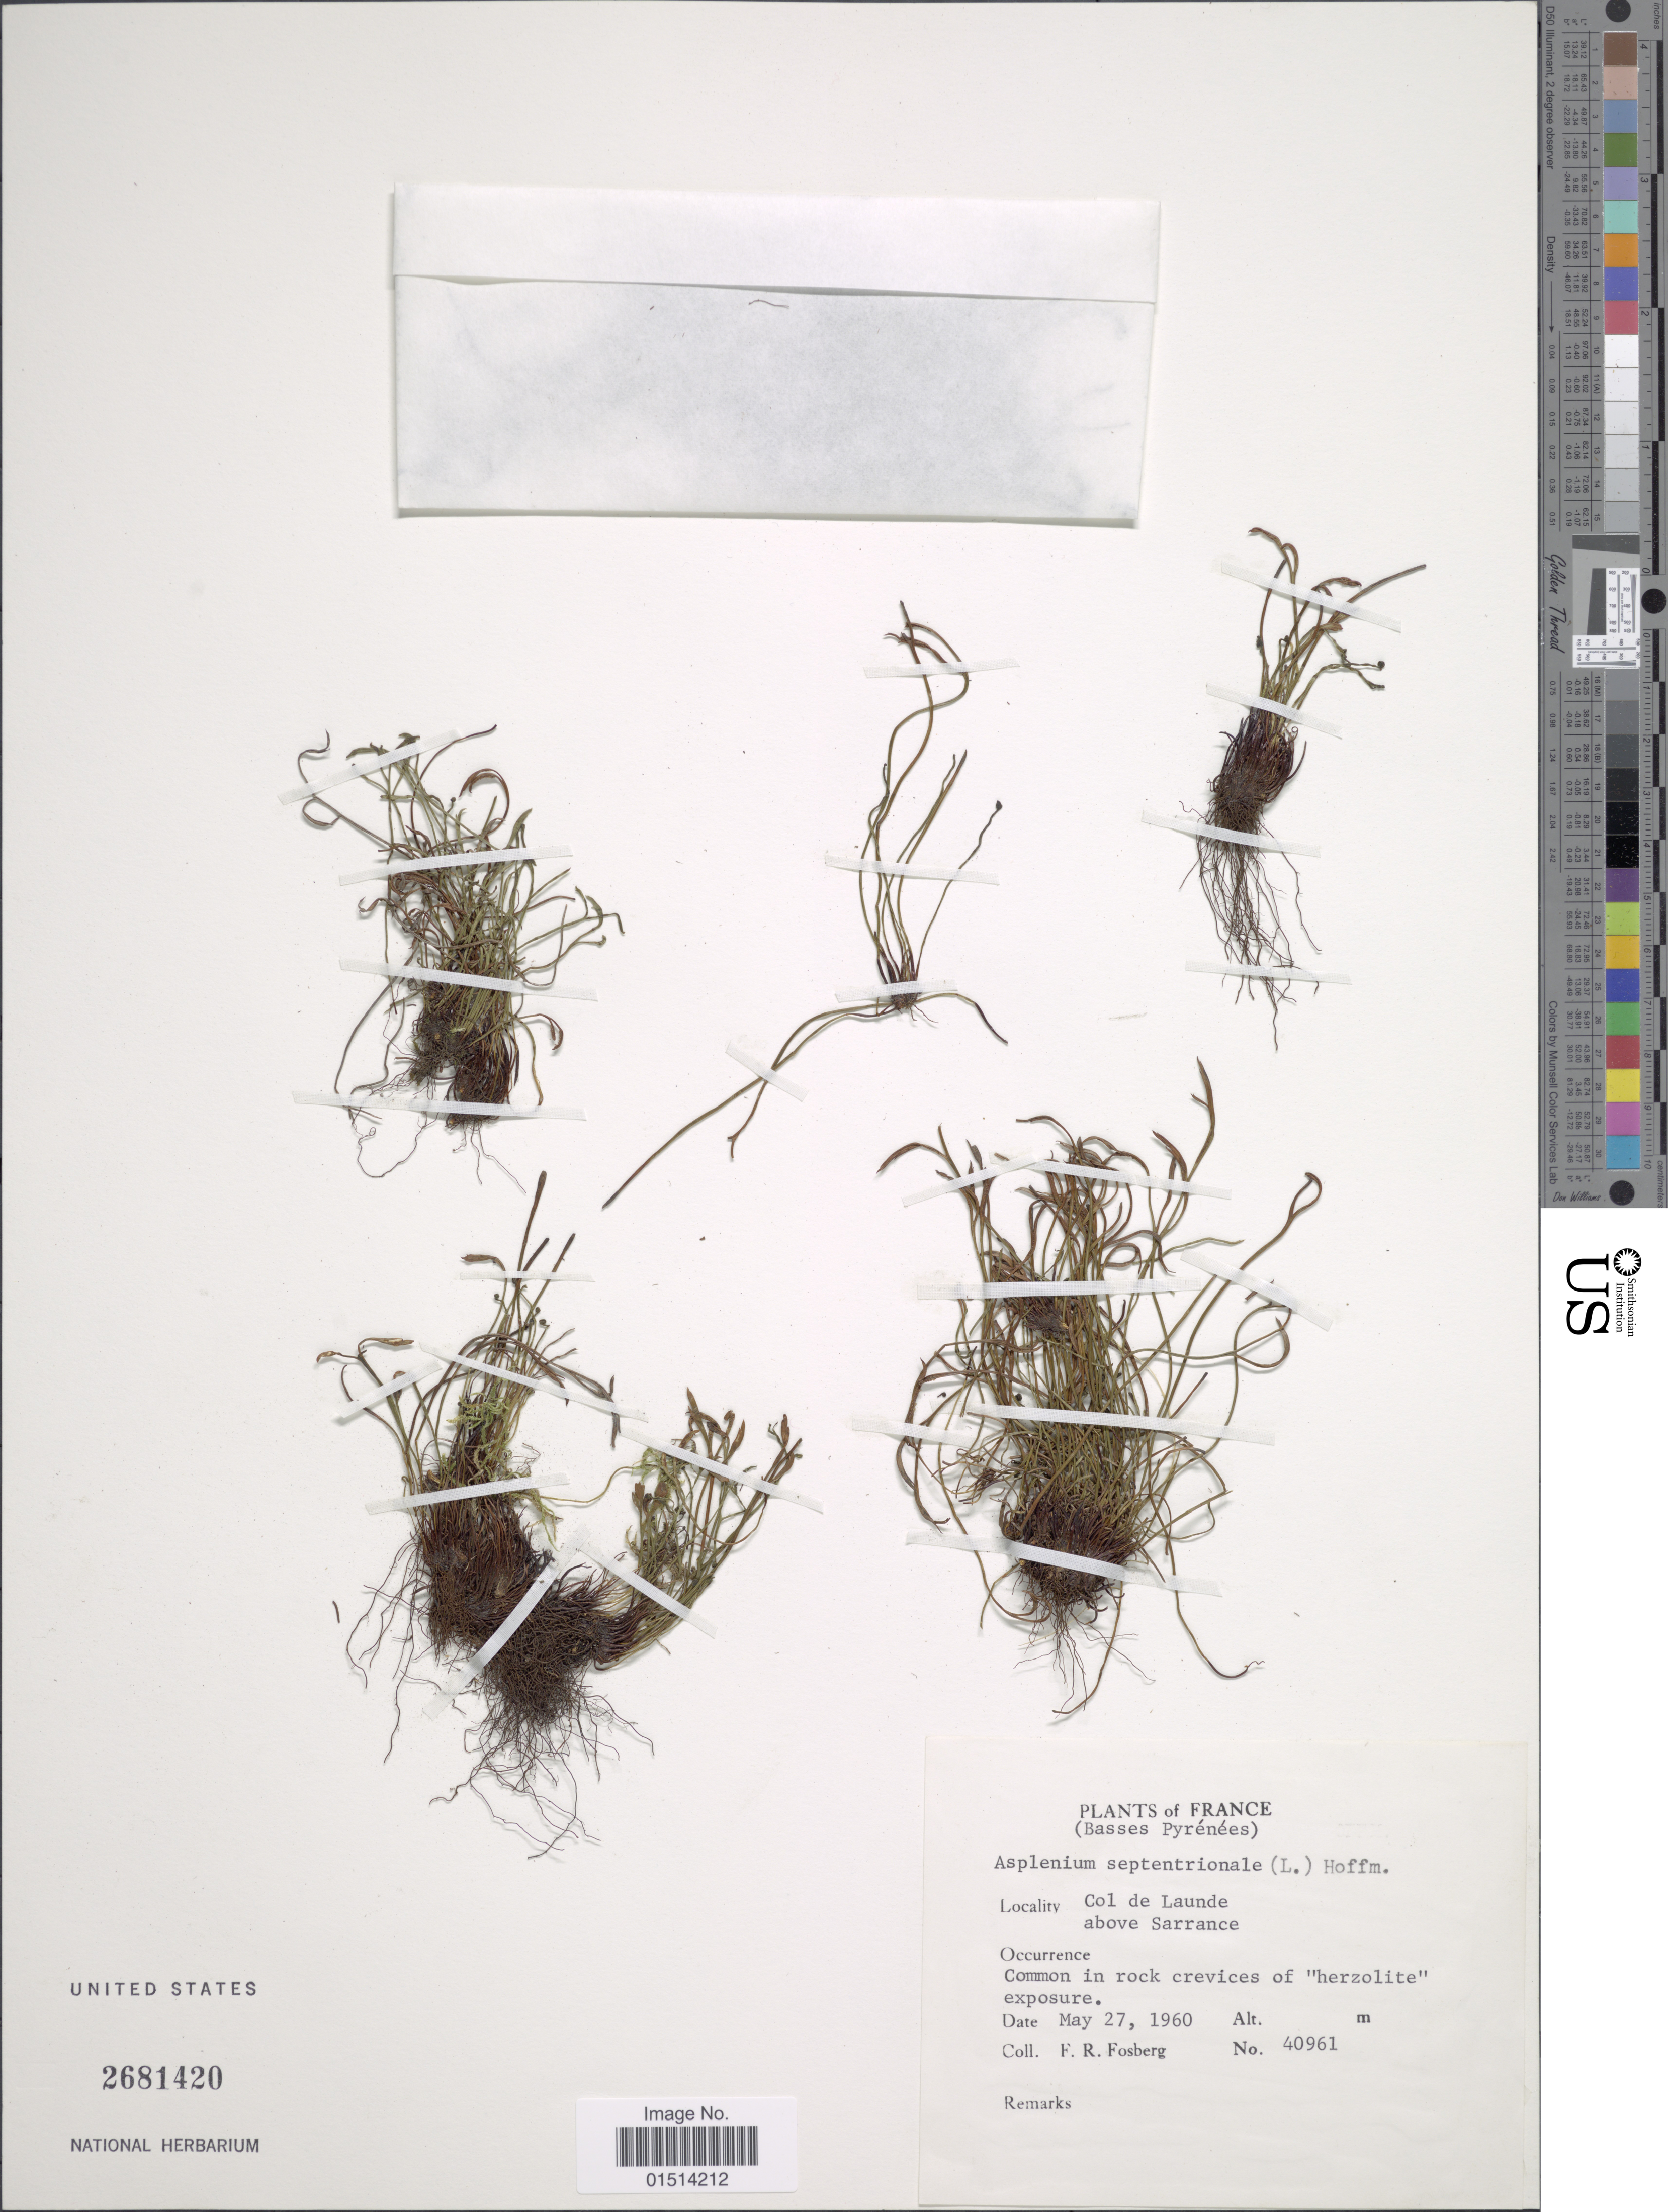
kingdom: Plantae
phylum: Tracheophyta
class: Polypodiopsida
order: Polypodiales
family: Aspleniaceae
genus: Asplenium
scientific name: Asplenium septentrionale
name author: (L.) Hoffm.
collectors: F. R. Fosberg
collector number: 40961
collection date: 1960-05-27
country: France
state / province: Nouvelle-Aquitaine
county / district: Pyrénées-Atlantiques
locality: France, (Basse Pyrenees), Col de Launde above Sarrance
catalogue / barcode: US 2681420